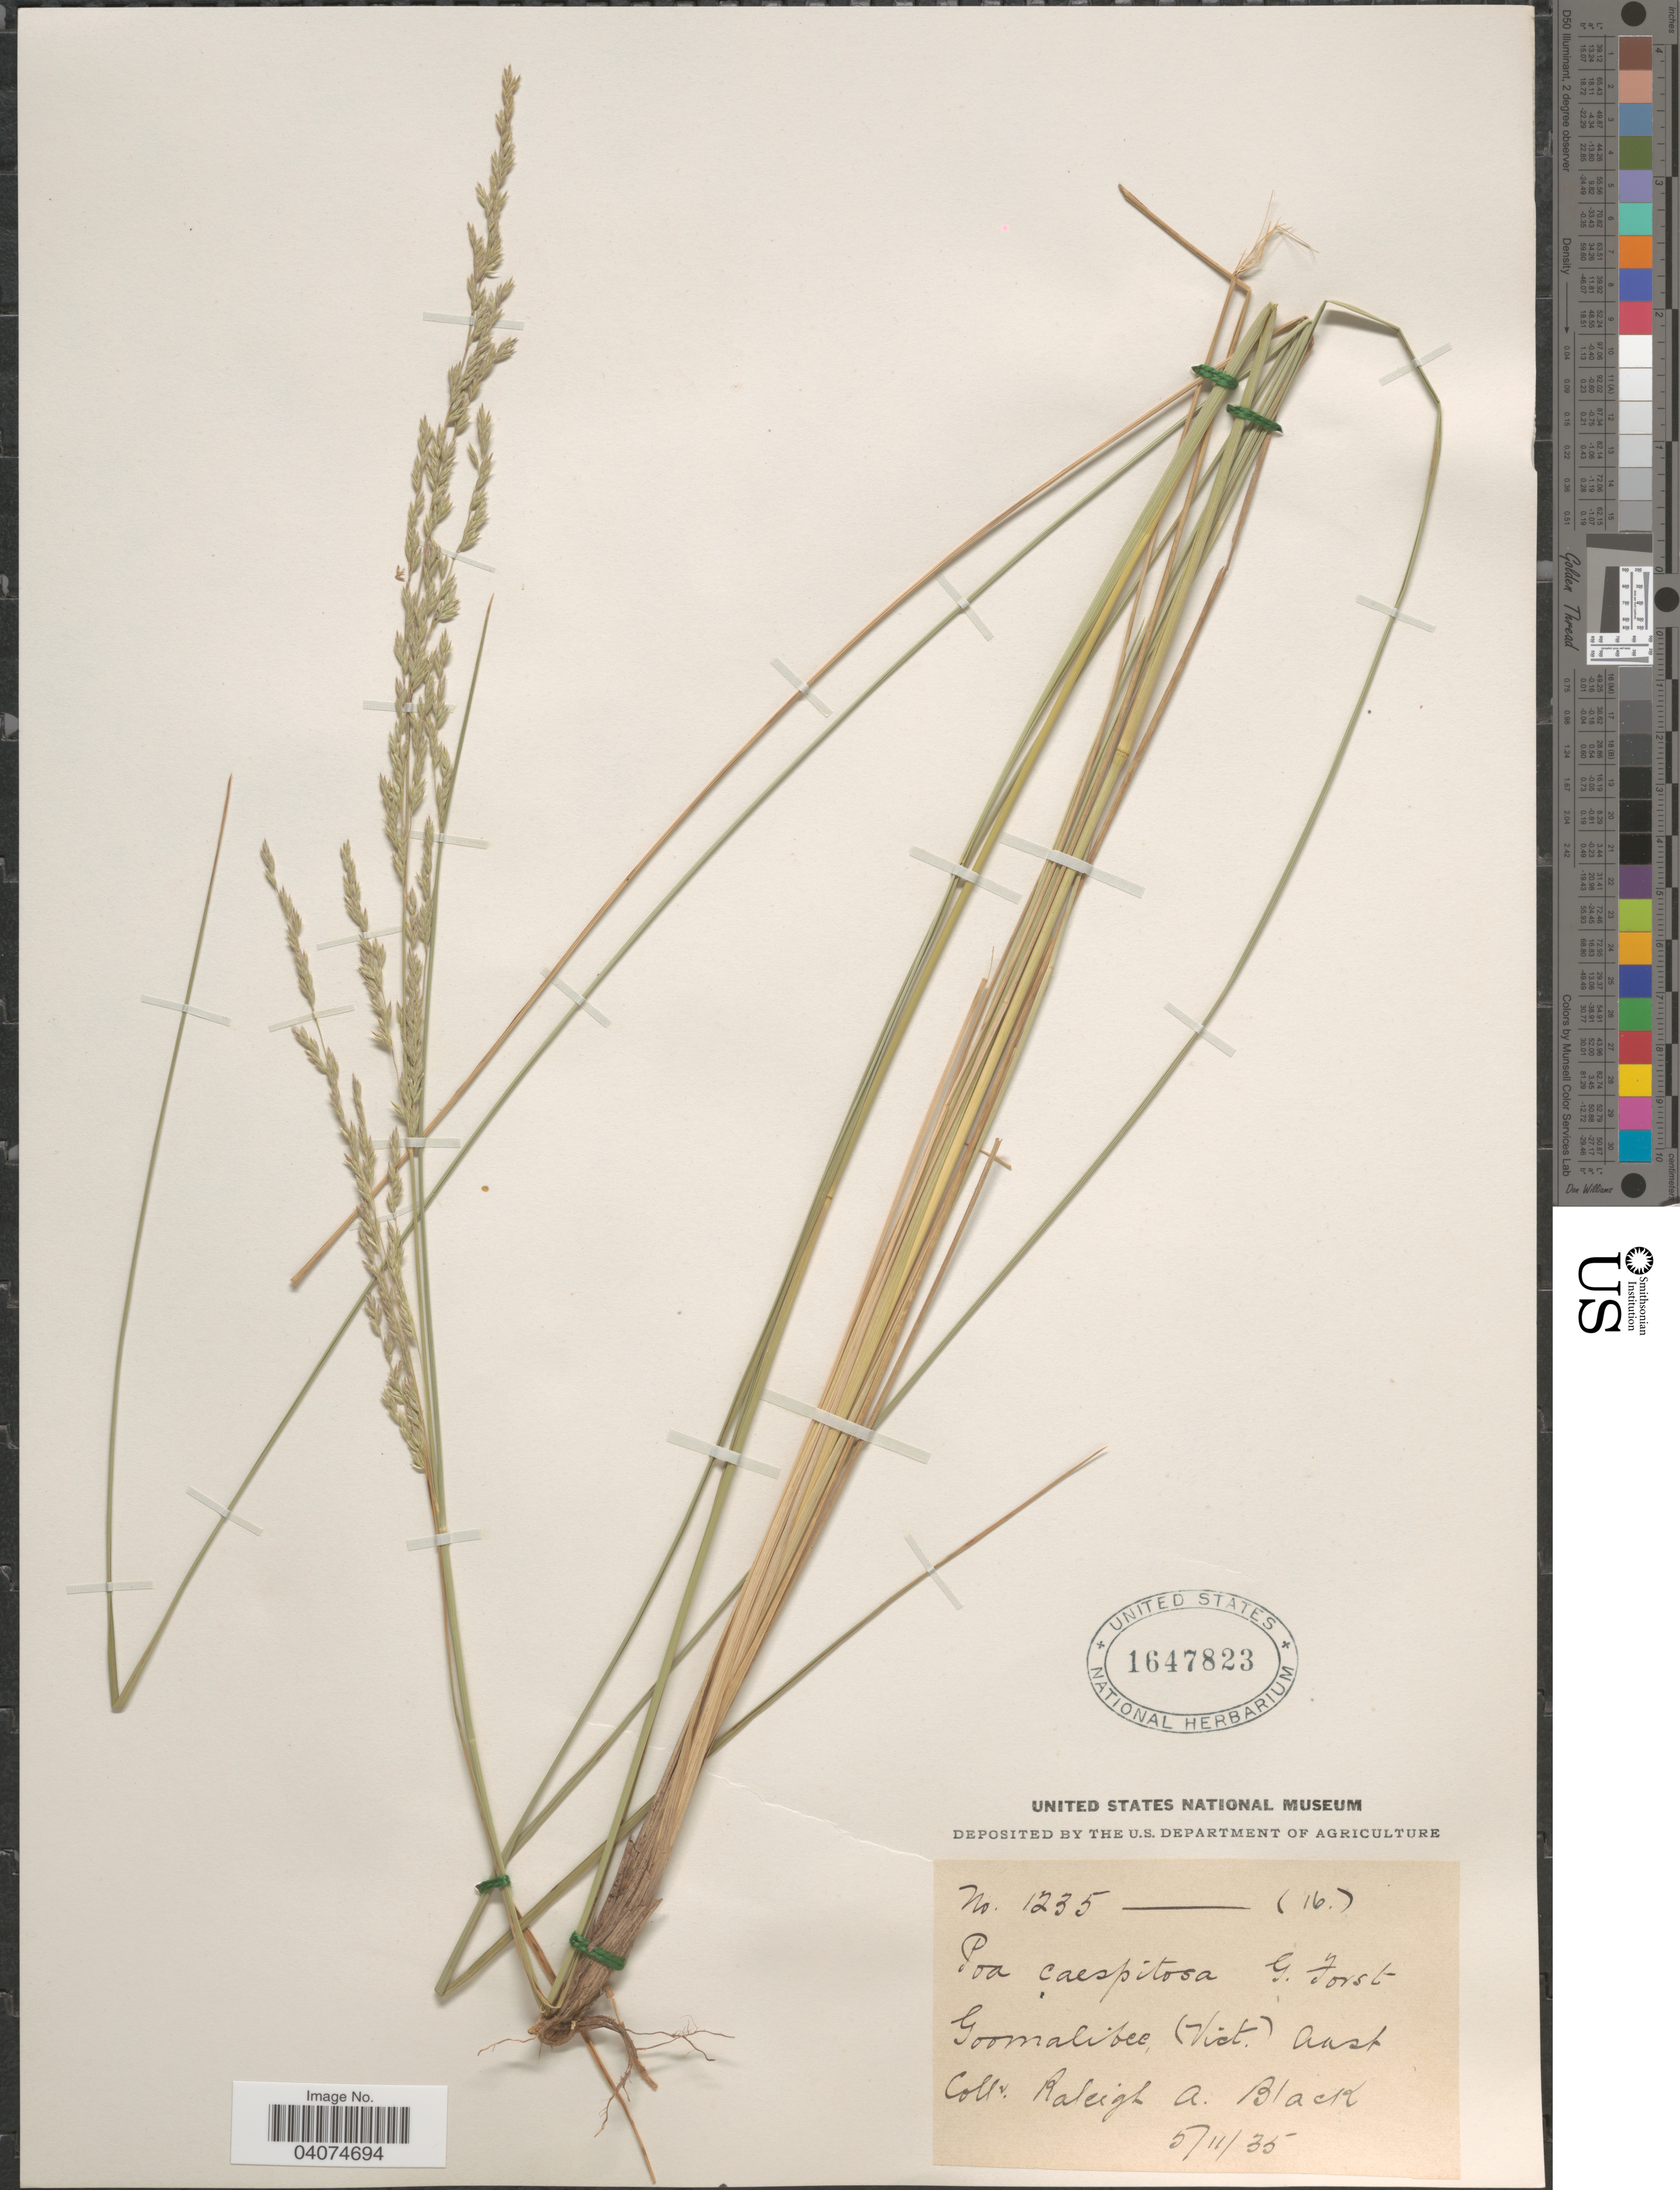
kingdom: Plantae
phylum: Tracheophyta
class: Liliopsida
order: Poales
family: Poaceae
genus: Poa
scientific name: Poa sp.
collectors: R. A. Black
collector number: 1235-(16)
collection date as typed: Transcribed d/m/y: 5/11/35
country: Australia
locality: Goomalibee, (Vict).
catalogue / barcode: US 1647823